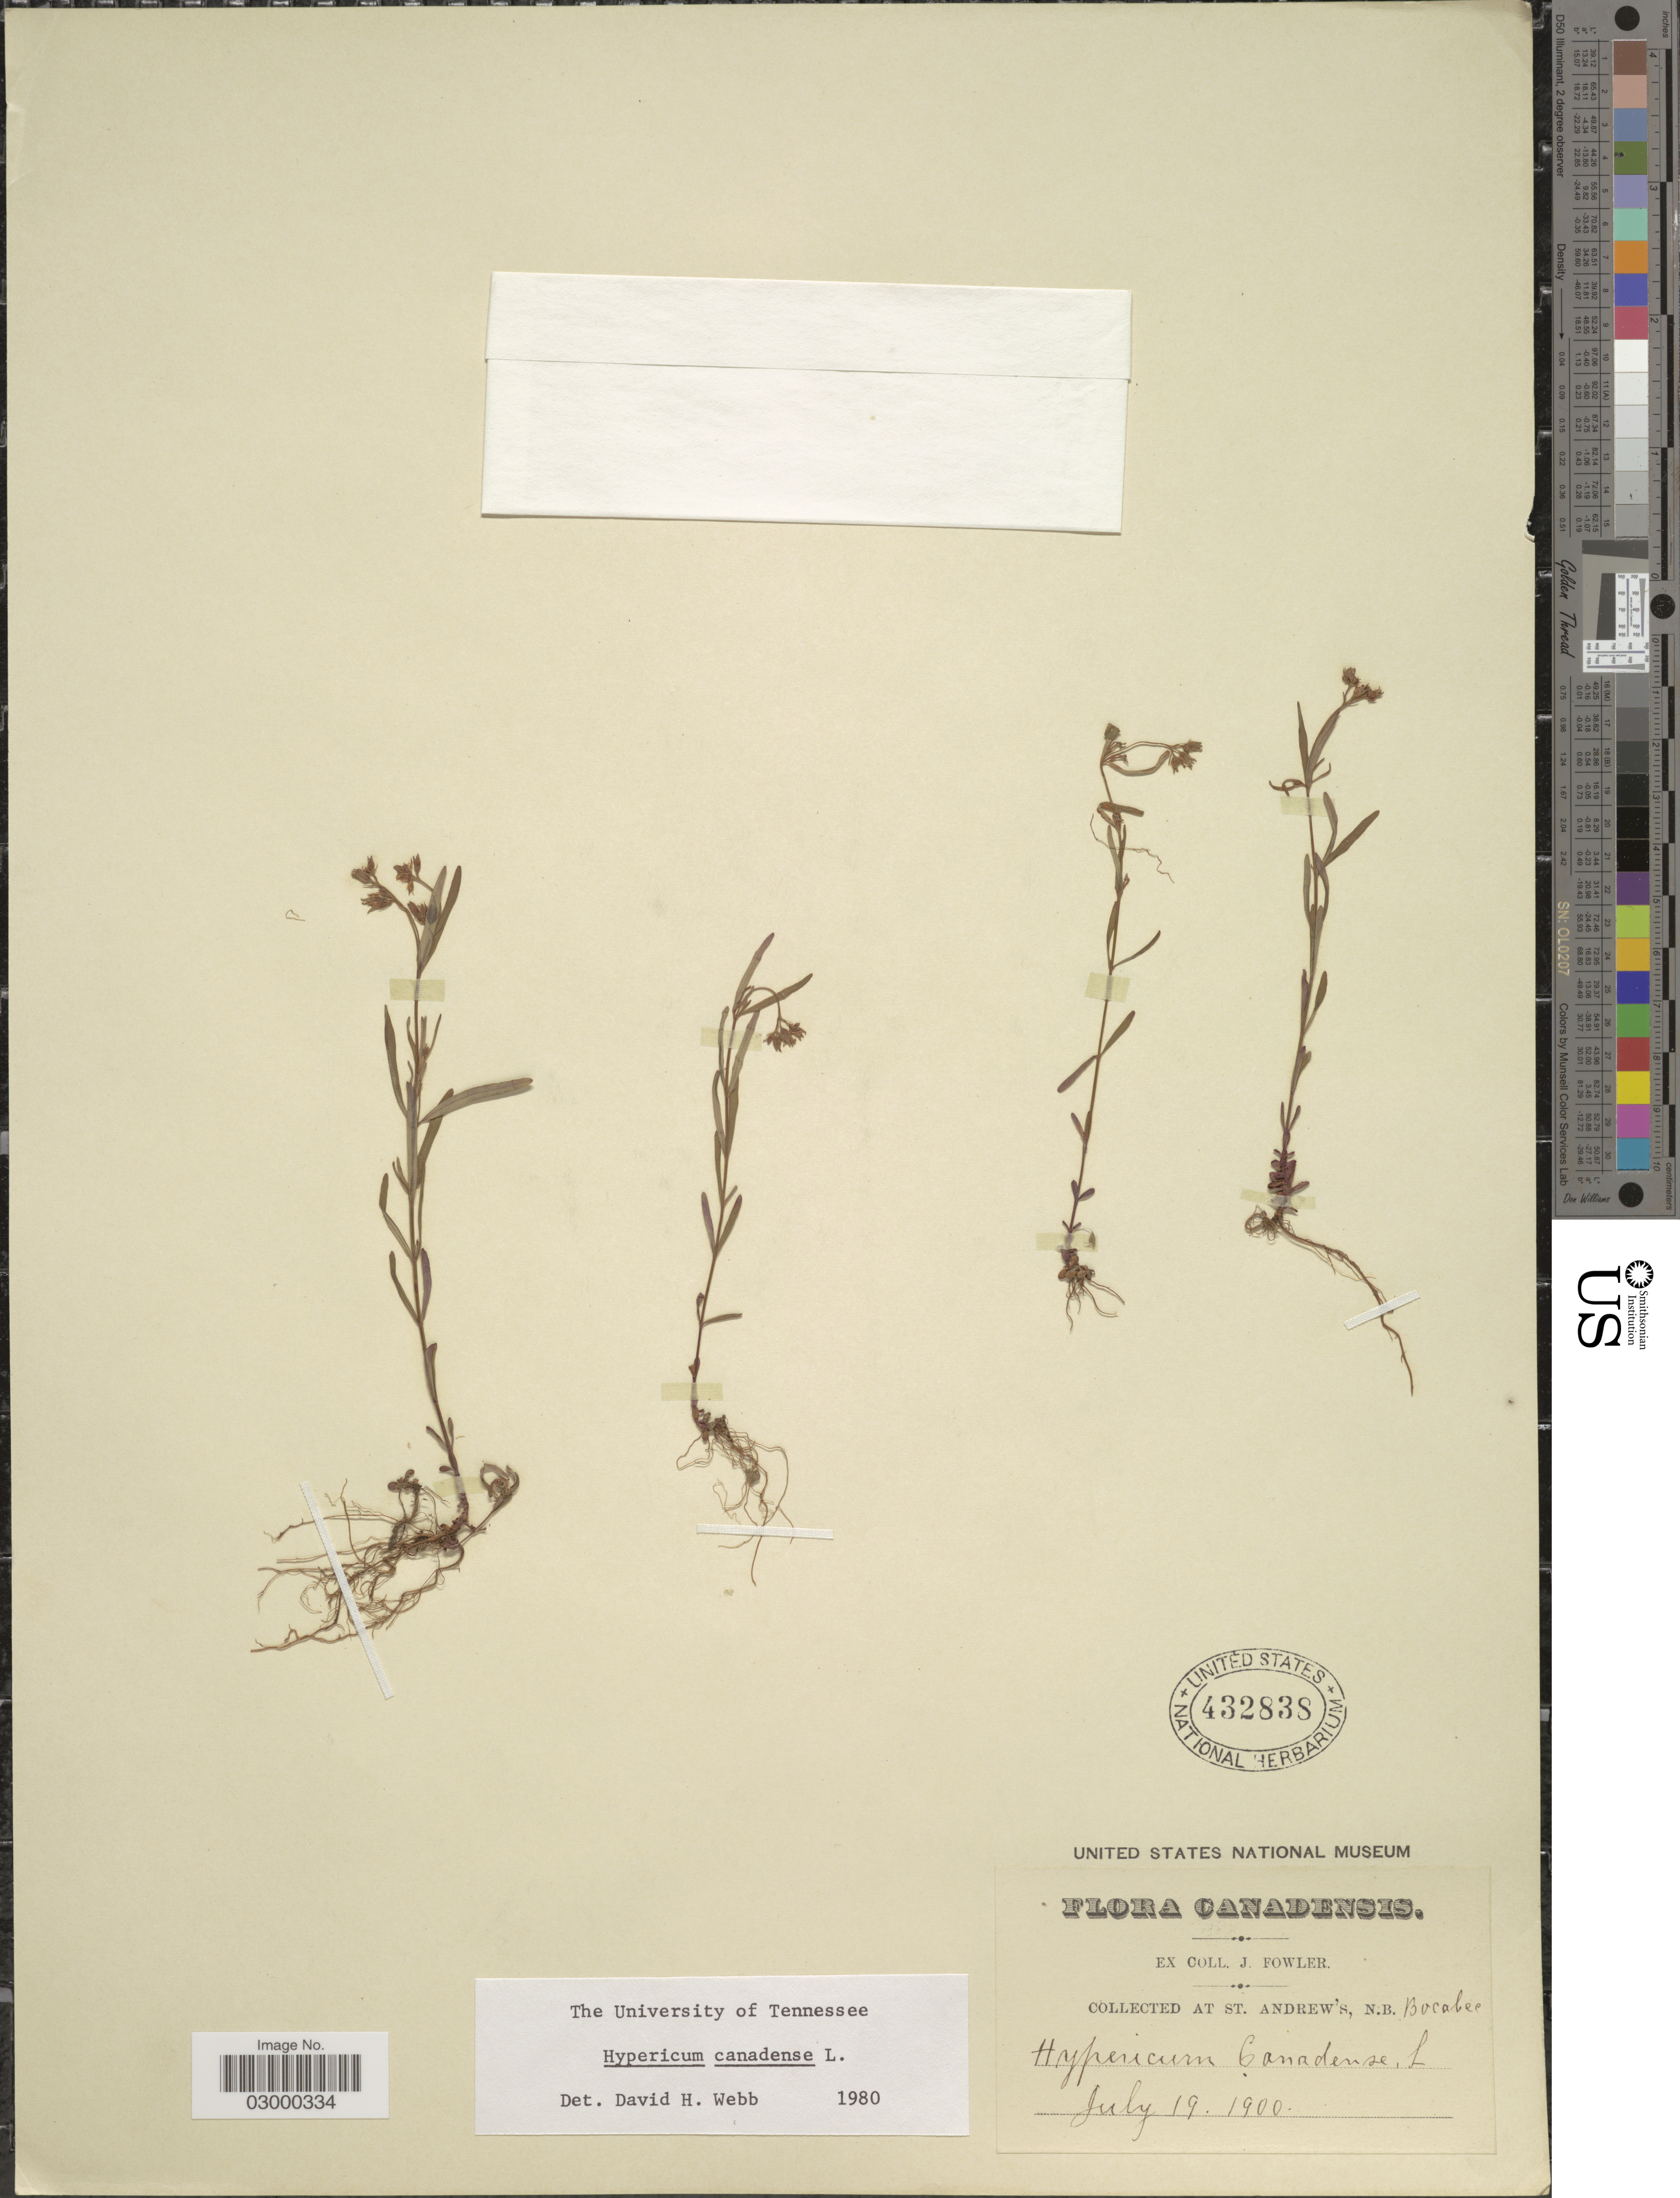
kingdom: Plantae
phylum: Tracheophyta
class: Magnoliopsida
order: Malpighiales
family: Hypericaceae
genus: Hypericum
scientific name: Hypericum canadense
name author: L.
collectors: J. Fowler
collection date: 1900-07-19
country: Canada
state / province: New Brunswick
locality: St. Andrew's, Bocabee.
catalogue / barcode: US 432838